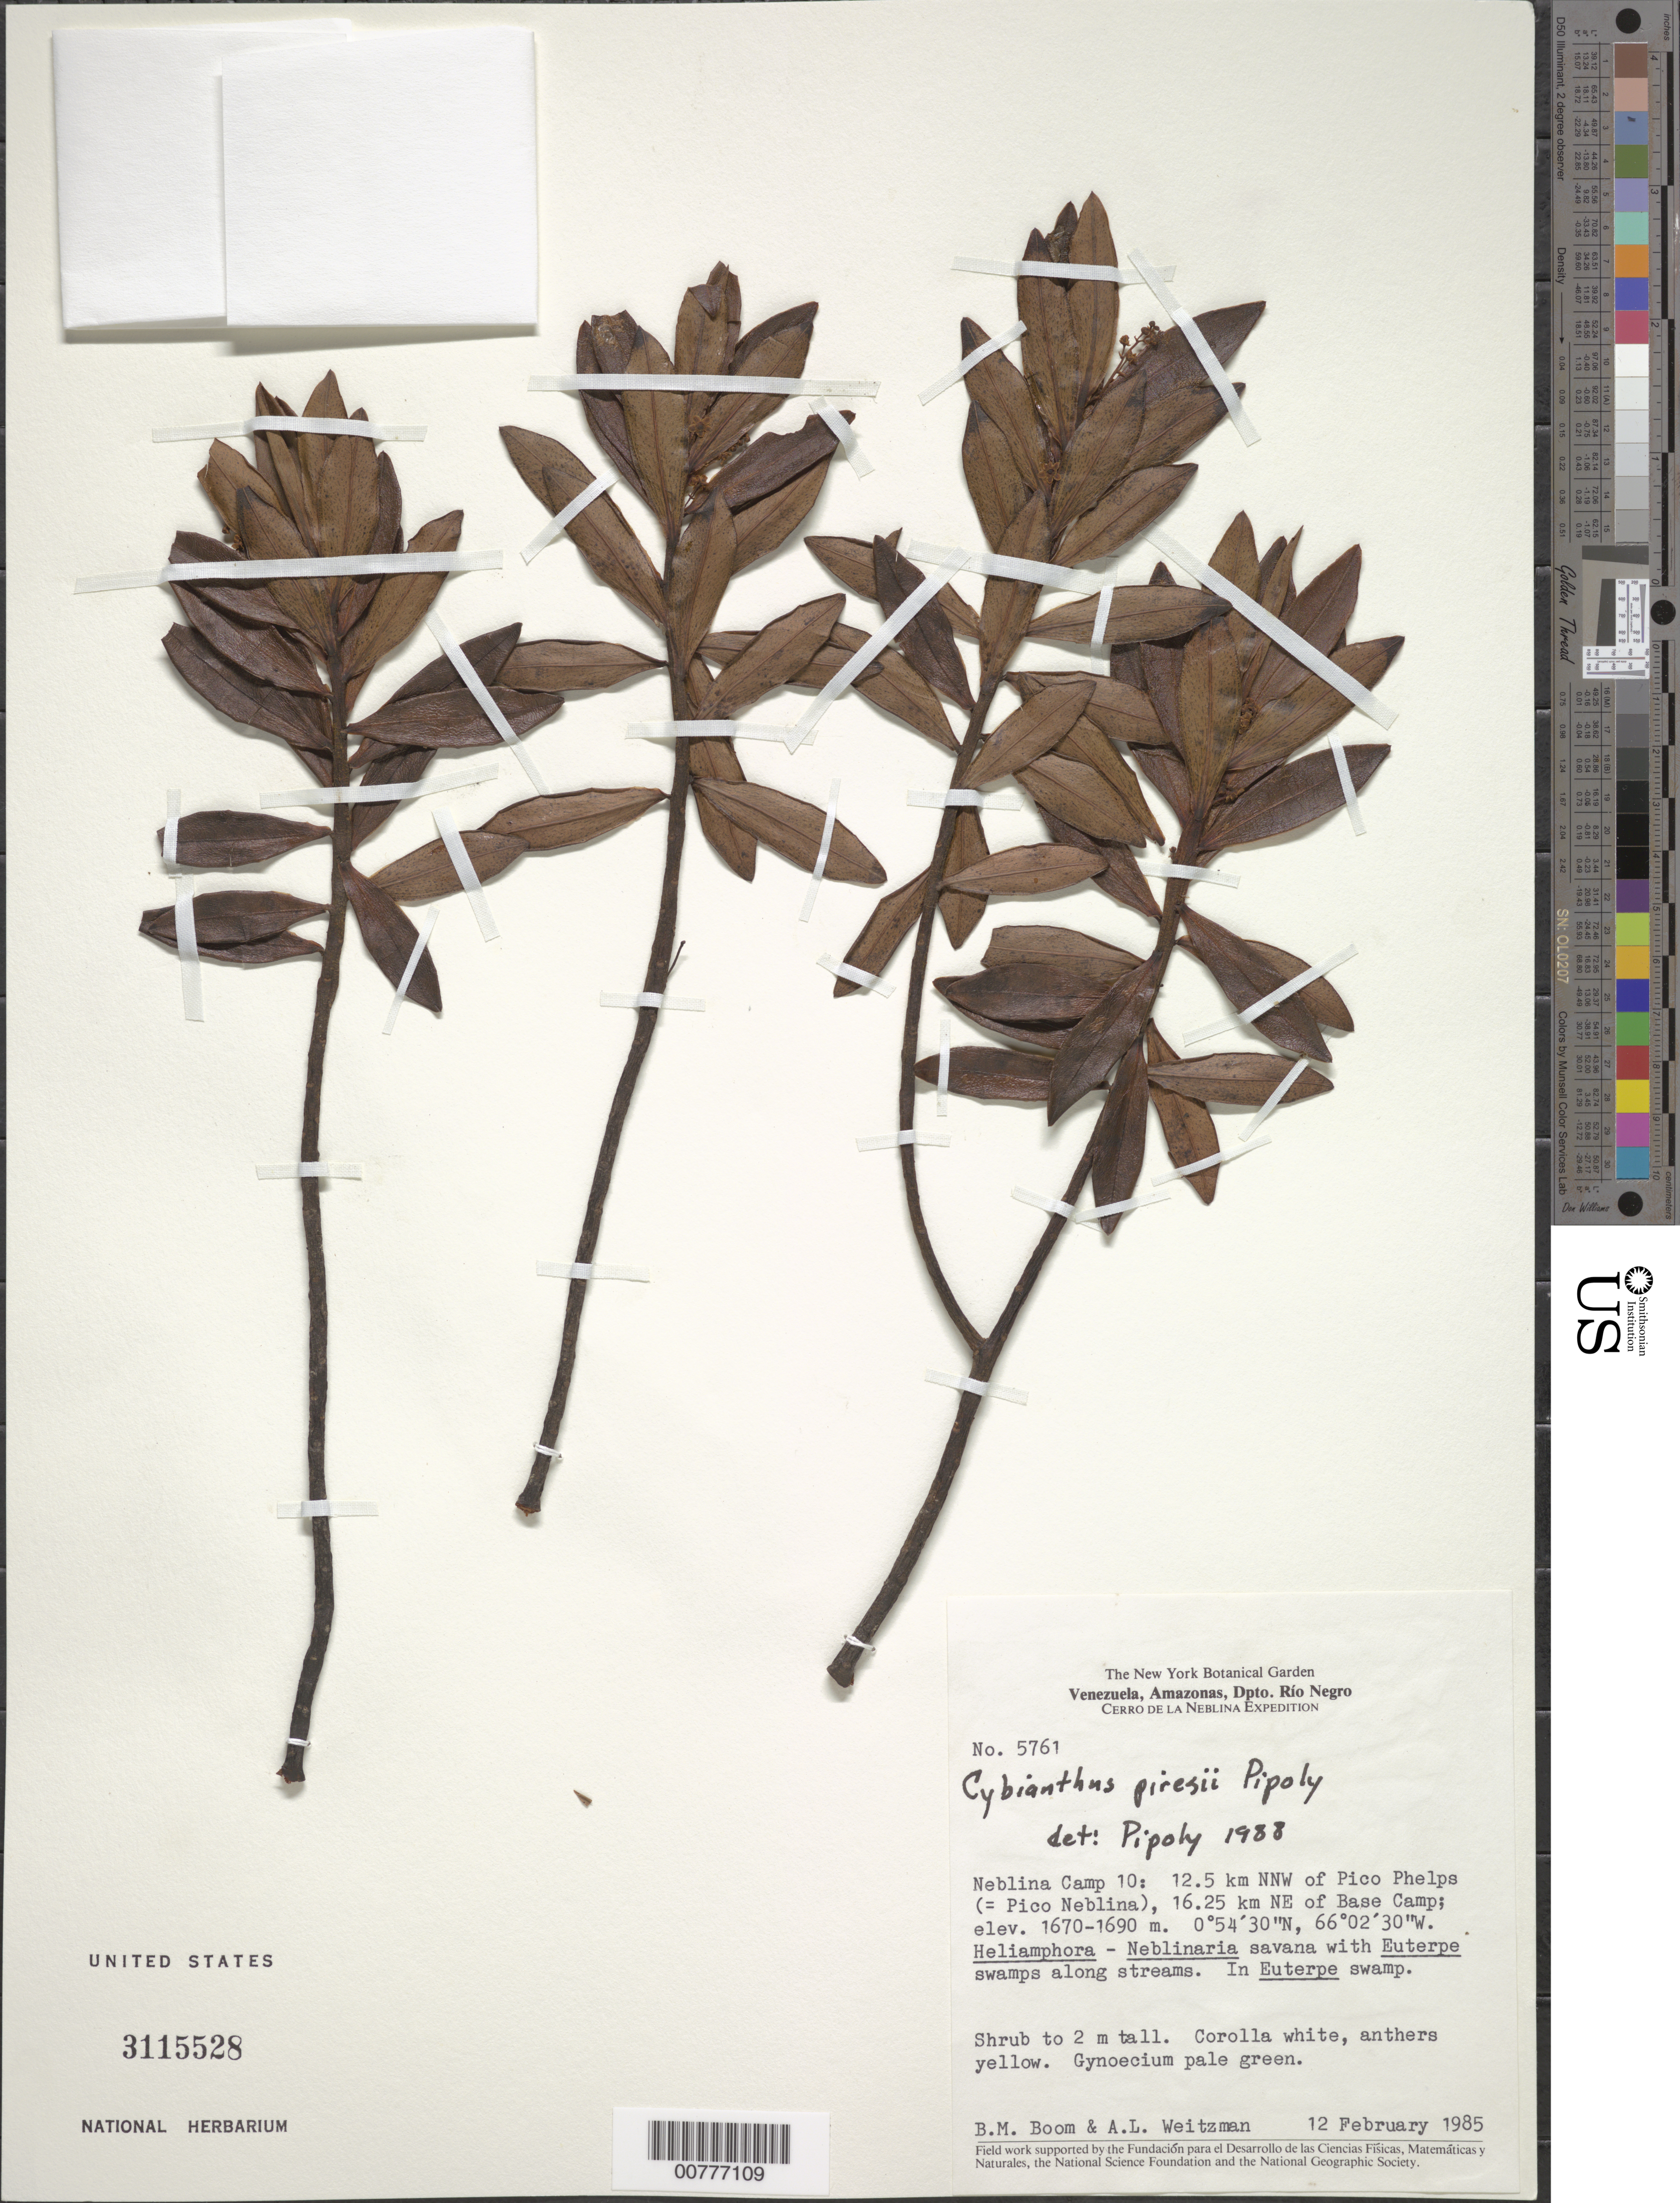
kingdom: Plantae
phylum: Tracheophyta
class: Magnoliopsida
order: Ericales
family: Primulaceae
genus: Cybianthus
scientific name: Cybianthus piresii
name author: Pipoly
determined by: Pipoly, J. J., III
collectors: B. M. Boom, A. L. Weitzman & W. R. Buck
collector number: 5761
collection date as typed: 12-Feb-85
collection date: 1985-02-12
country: Venezuela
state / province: Amazonas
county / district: Río Negro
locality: Neblina Camp 10. 12.5 km NNW of Pico Phelps (=Pico Neblina),16.25 km NE of Base Camp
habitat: Heliamphora-Neblinaria savanna with Euterpe swamps along streams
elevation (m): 1670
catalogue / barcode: US 3115528